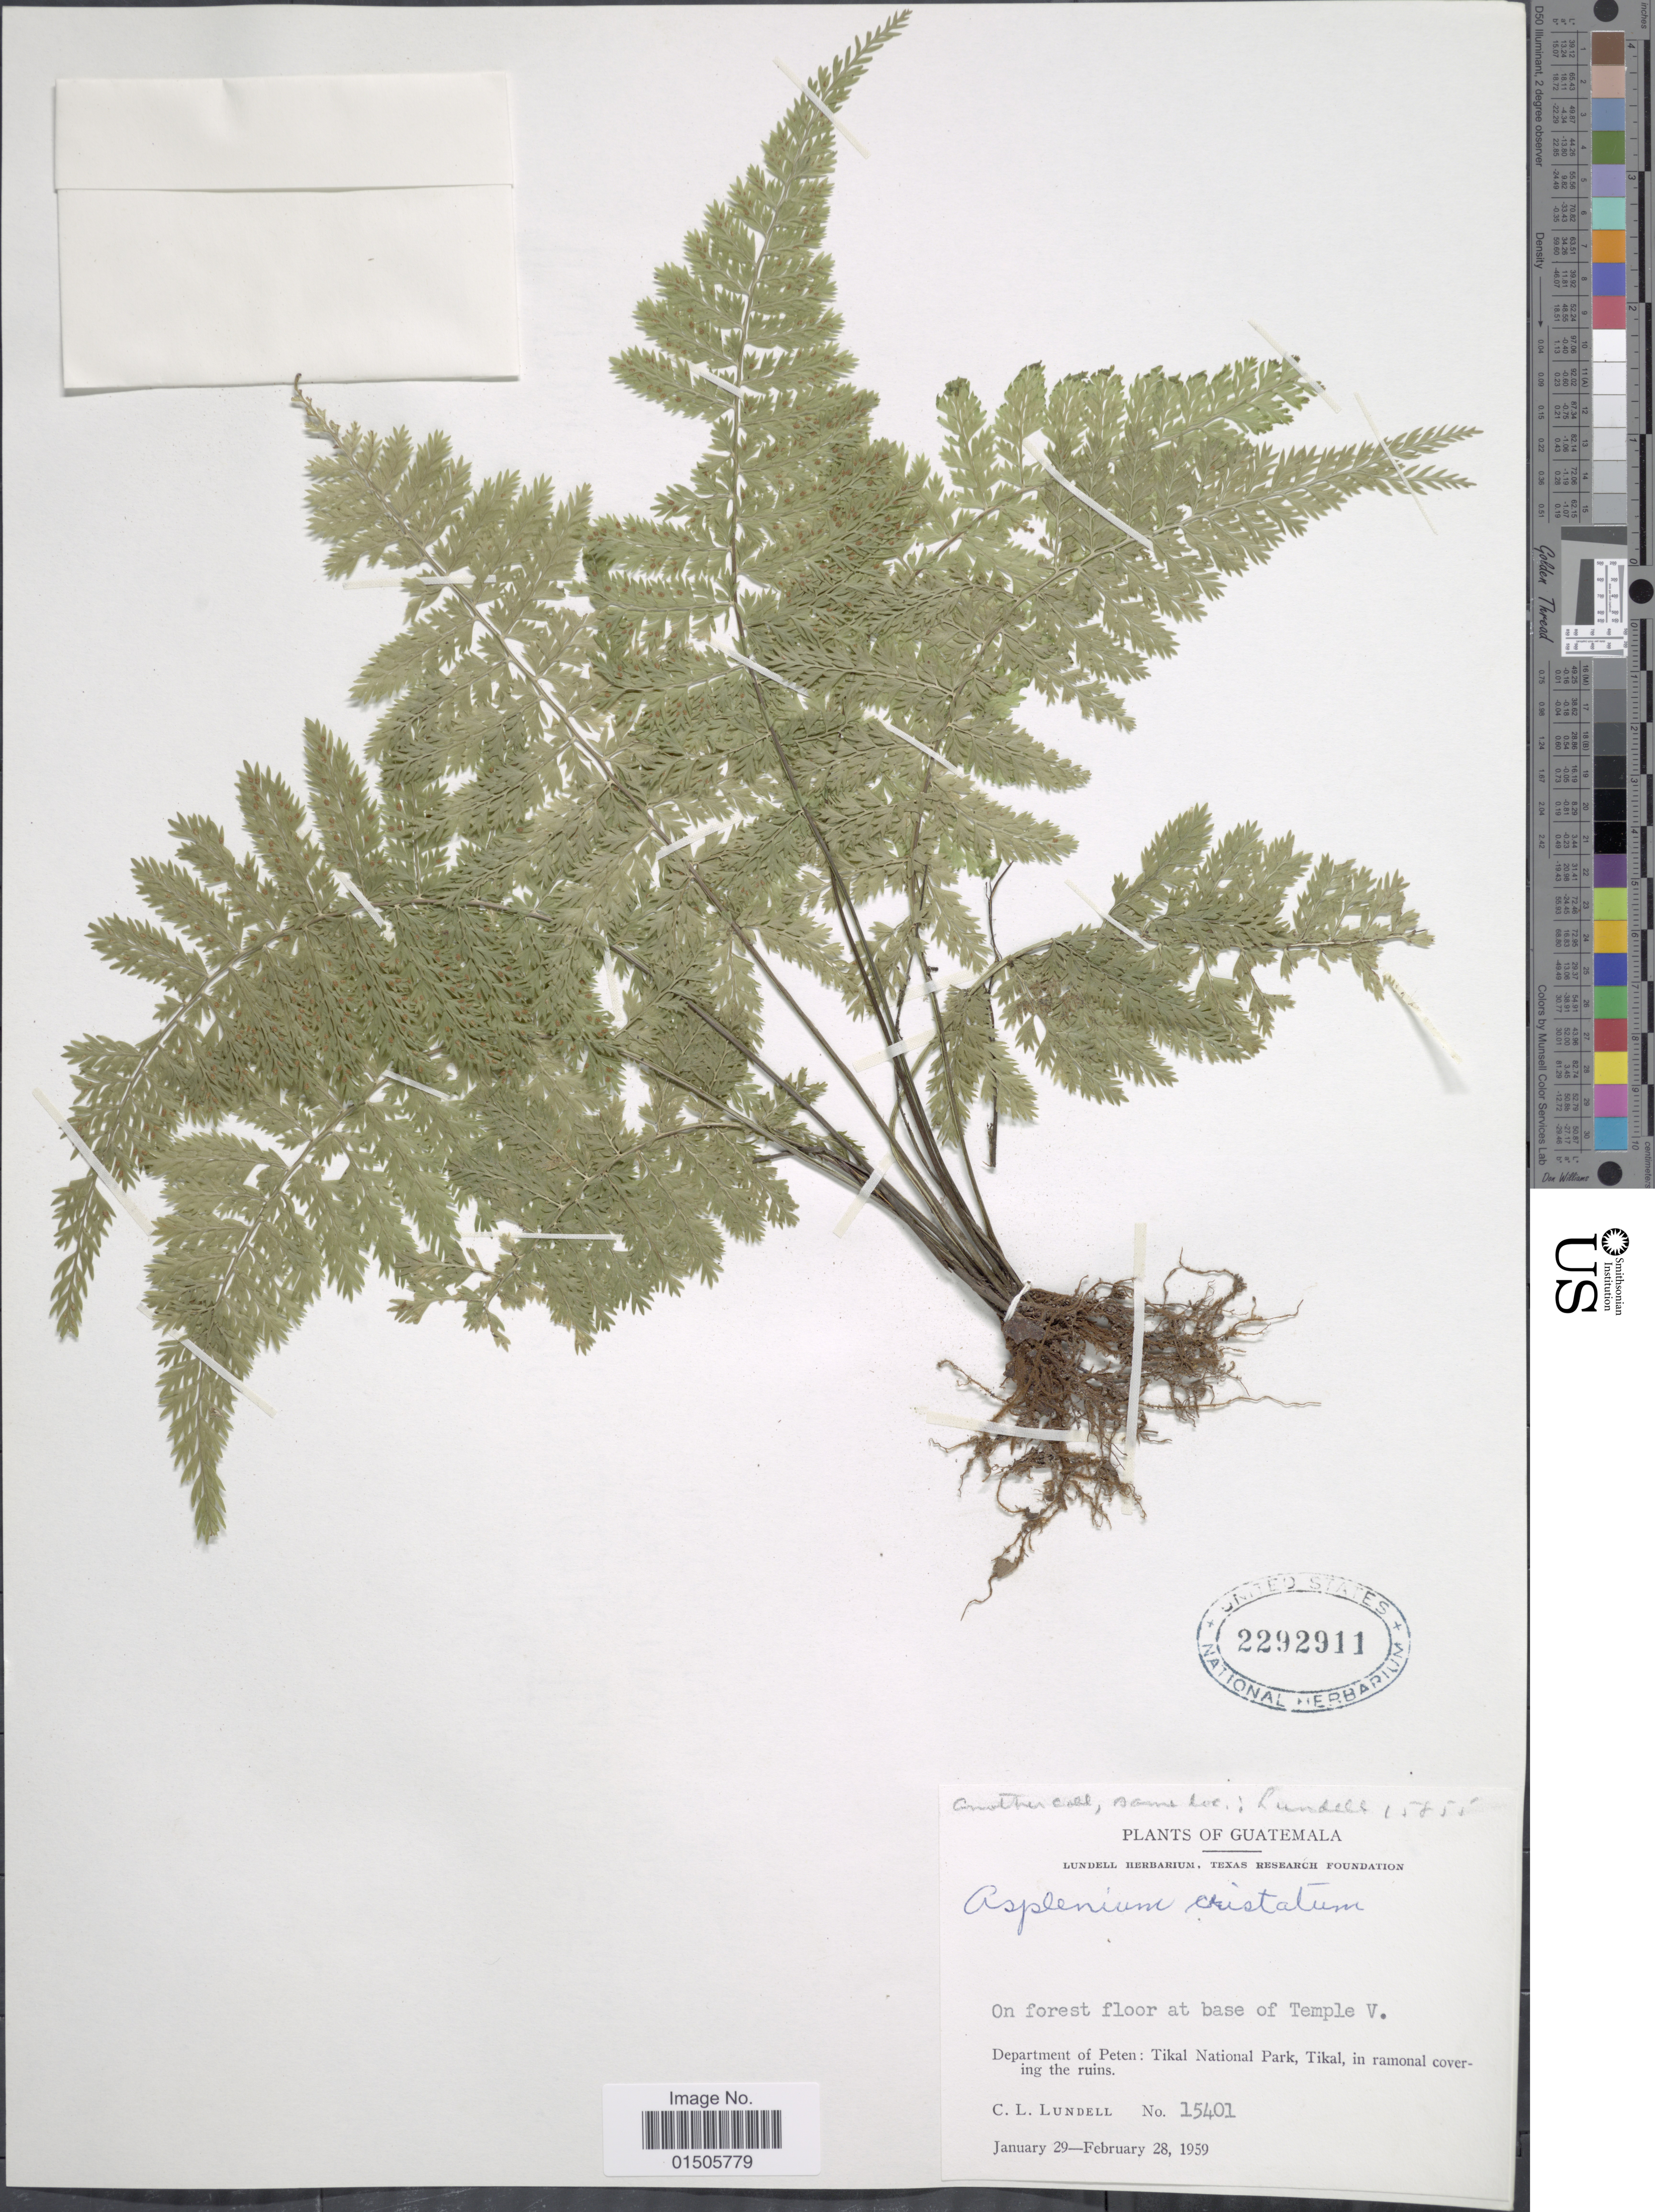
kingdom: Plantae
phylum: Tracheophyta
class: Polypodiopsida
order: Polypodiales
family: Aspleniaceae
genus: Asplenium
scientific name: Asplenium cristatum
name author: Lam.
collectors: C. L. Lundell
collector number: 15401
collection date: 1959-01-29/1959-02-28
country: Guatemala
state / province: El Petén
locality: Tikal National Park, Tikal, in ramonal covering the ruins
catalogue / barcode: US 2292911